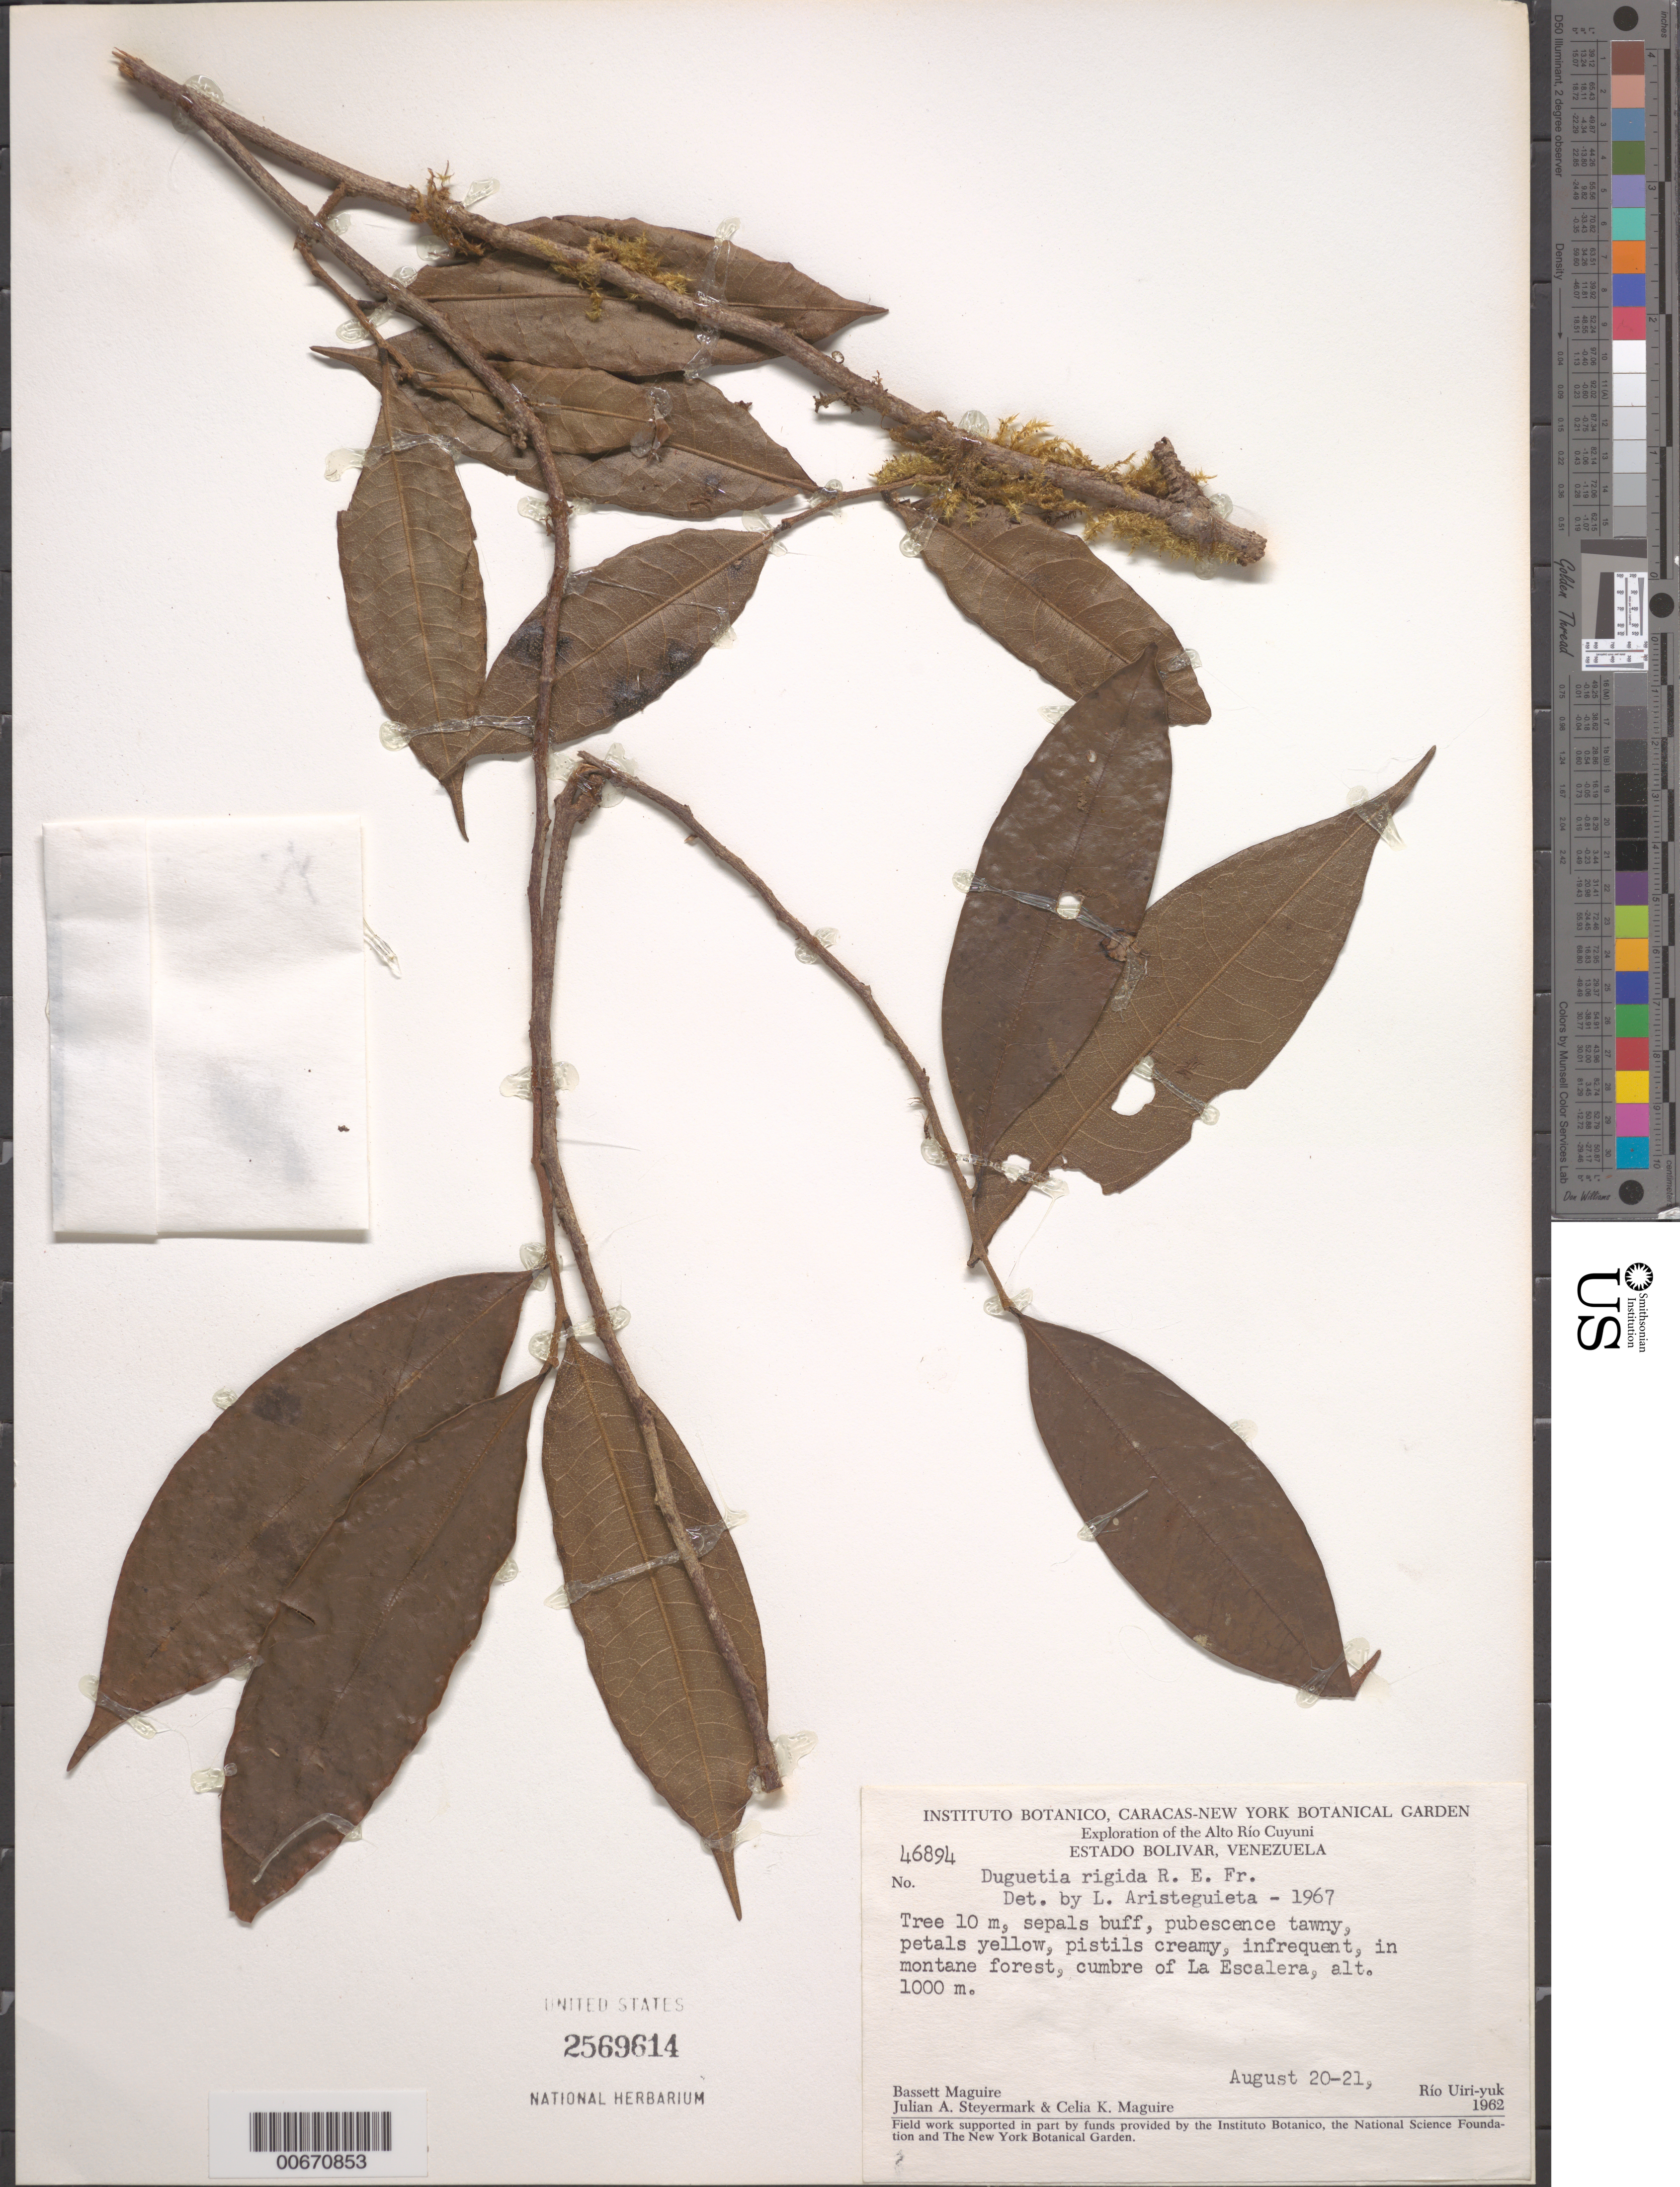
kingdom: Plantae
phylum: Tracheophyta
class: Magnoliopsida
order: Magnoliales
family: Annonaceae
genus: Duguetia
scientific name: Duguetia rigida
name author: R.E. Fr.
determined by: Aristeguieta, L.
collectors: B. Maguire, C. K. Maguire & J. Steyermark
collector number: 46894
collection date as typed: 20-Aug-62 to 21-Aug-62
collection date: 1962-08-20/1962-08-21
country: Venezuela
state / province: Bolívar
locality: Alto Río Cuyuni, Río Uiri-yuk, La Escalera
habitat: Montane forest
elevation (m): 1000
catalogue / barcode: US 2569614